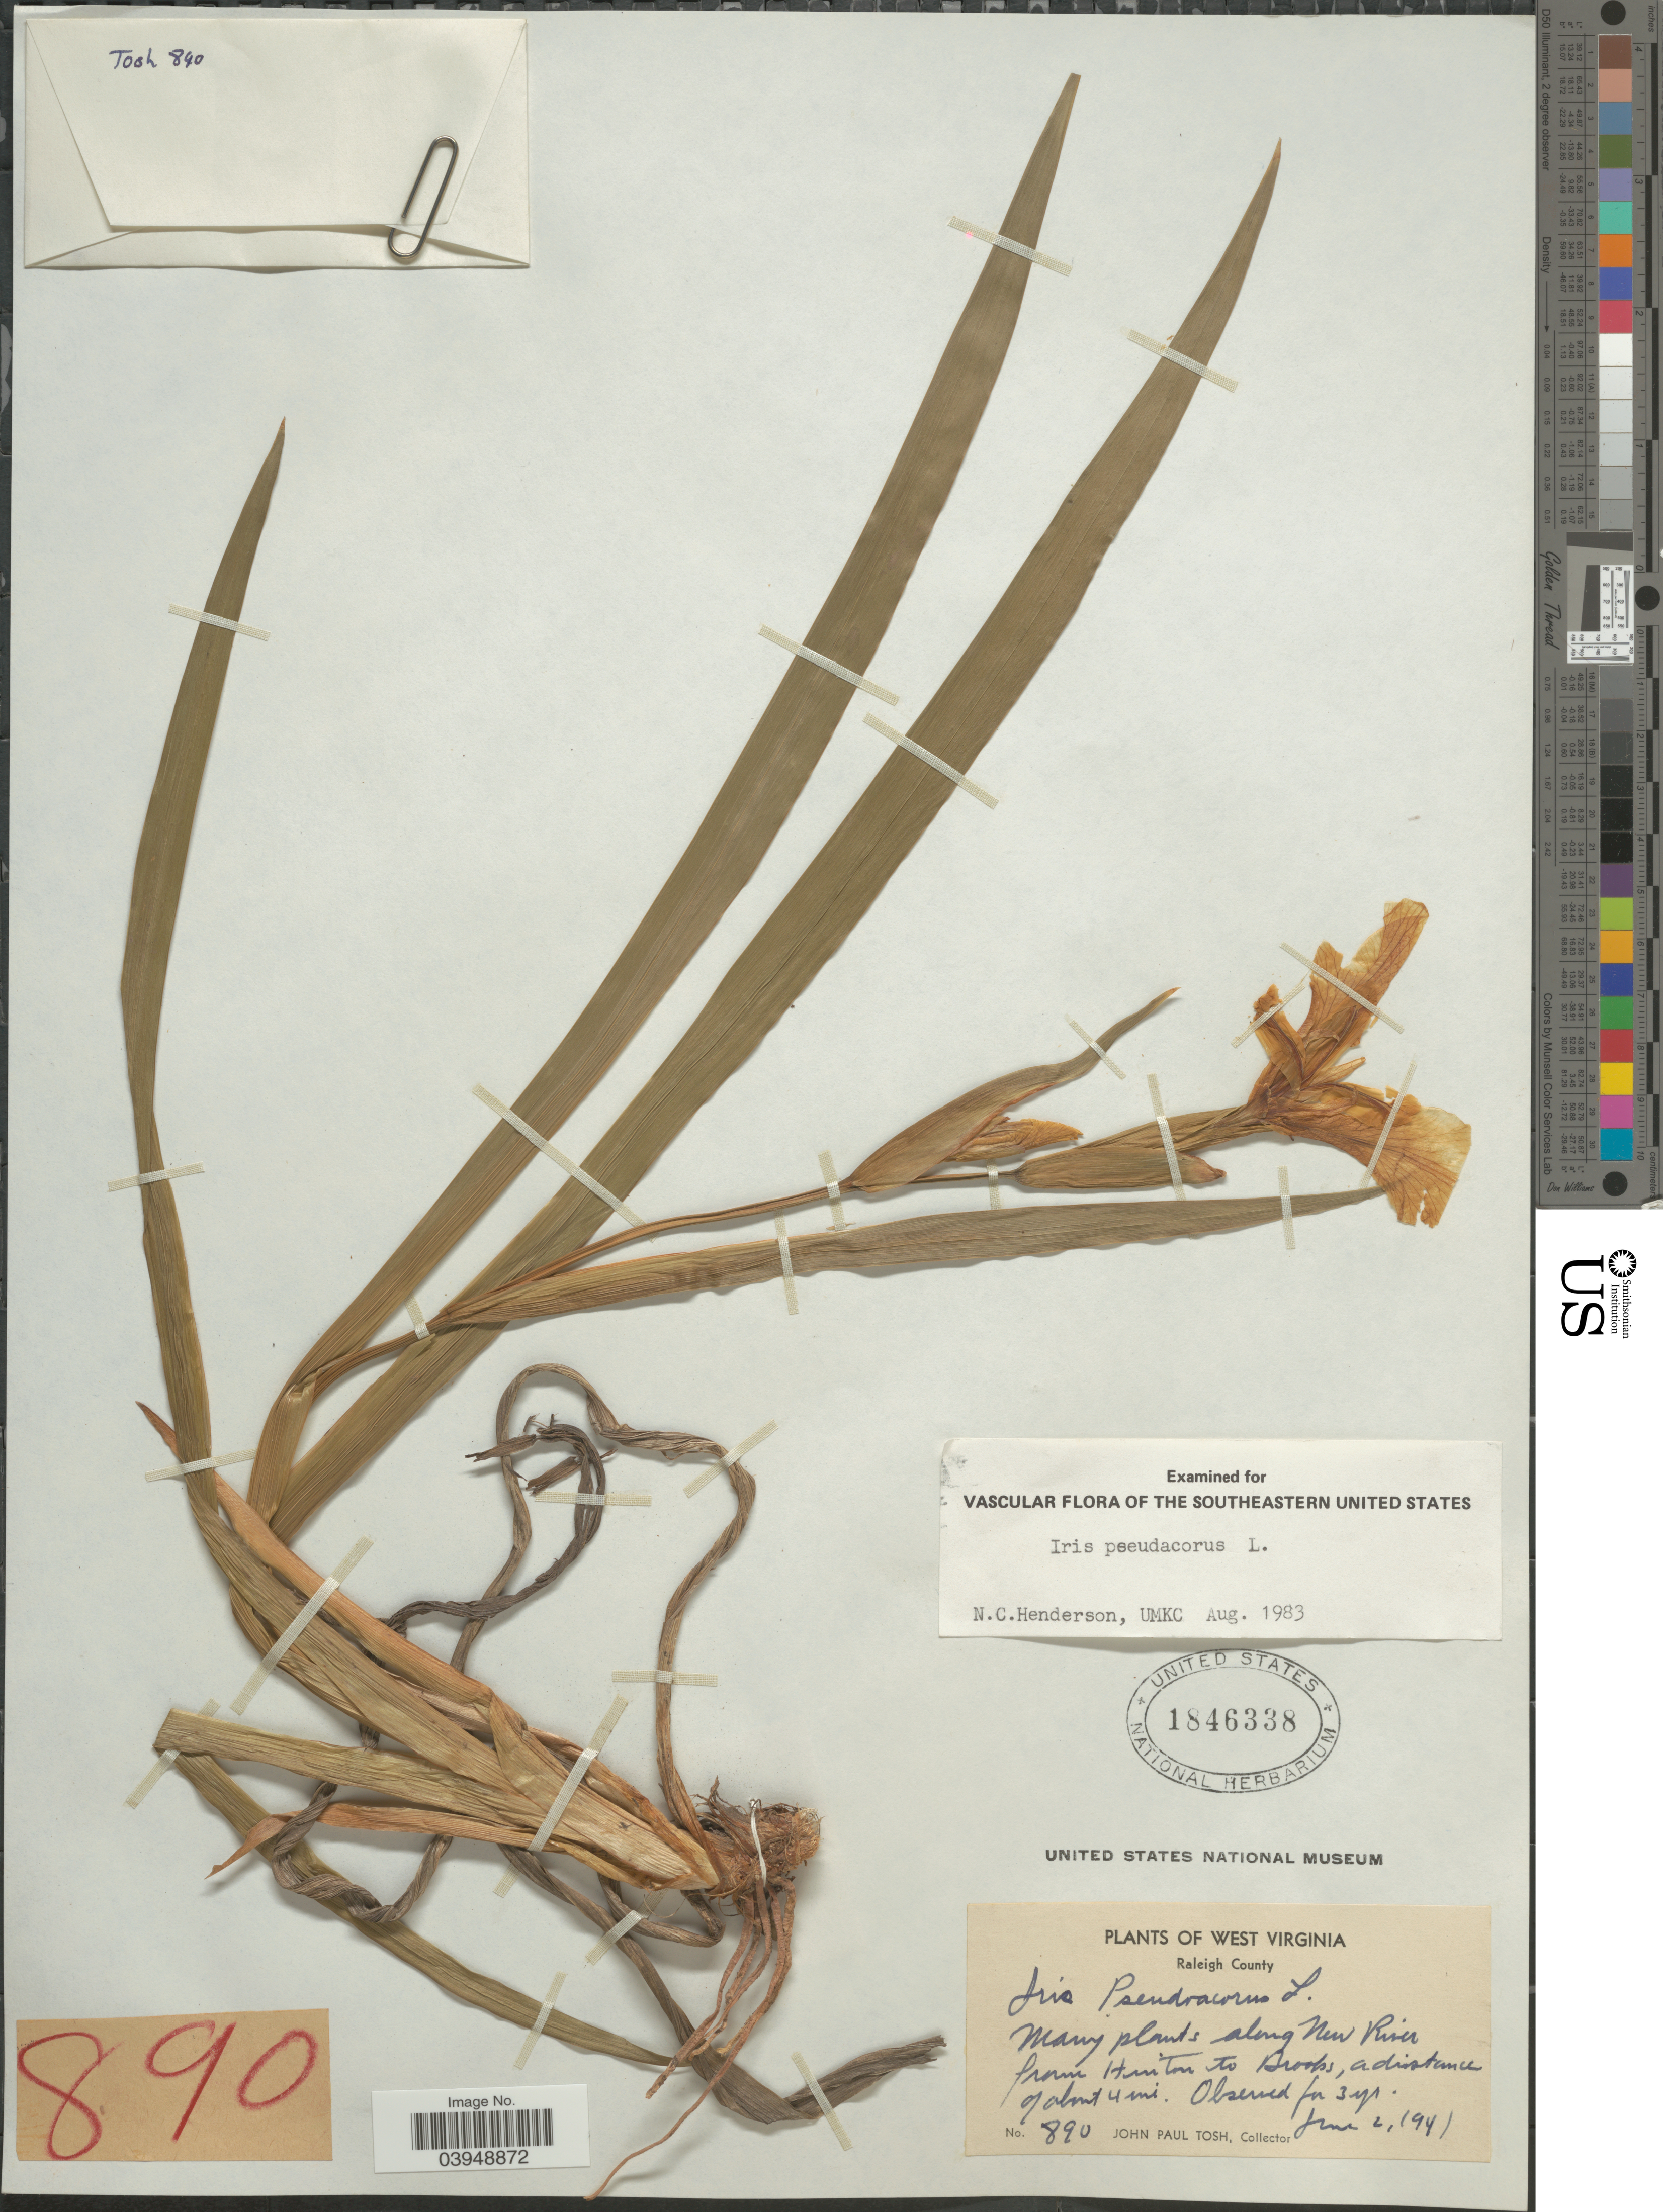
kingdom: Plantae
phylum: Tracheophyta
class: Liliopsida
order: Asparagales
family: Iridaceae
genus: Iris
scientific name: Iris pseudacorus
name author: L.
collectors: J. Tosh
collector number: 890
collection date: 1941-06-02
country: United States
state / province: West Virginia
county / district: Raleigh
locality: Raleigh County. Many plants along New River from Hinton to Brooks, a distance of about 4 mi.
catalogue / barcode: US 1846338